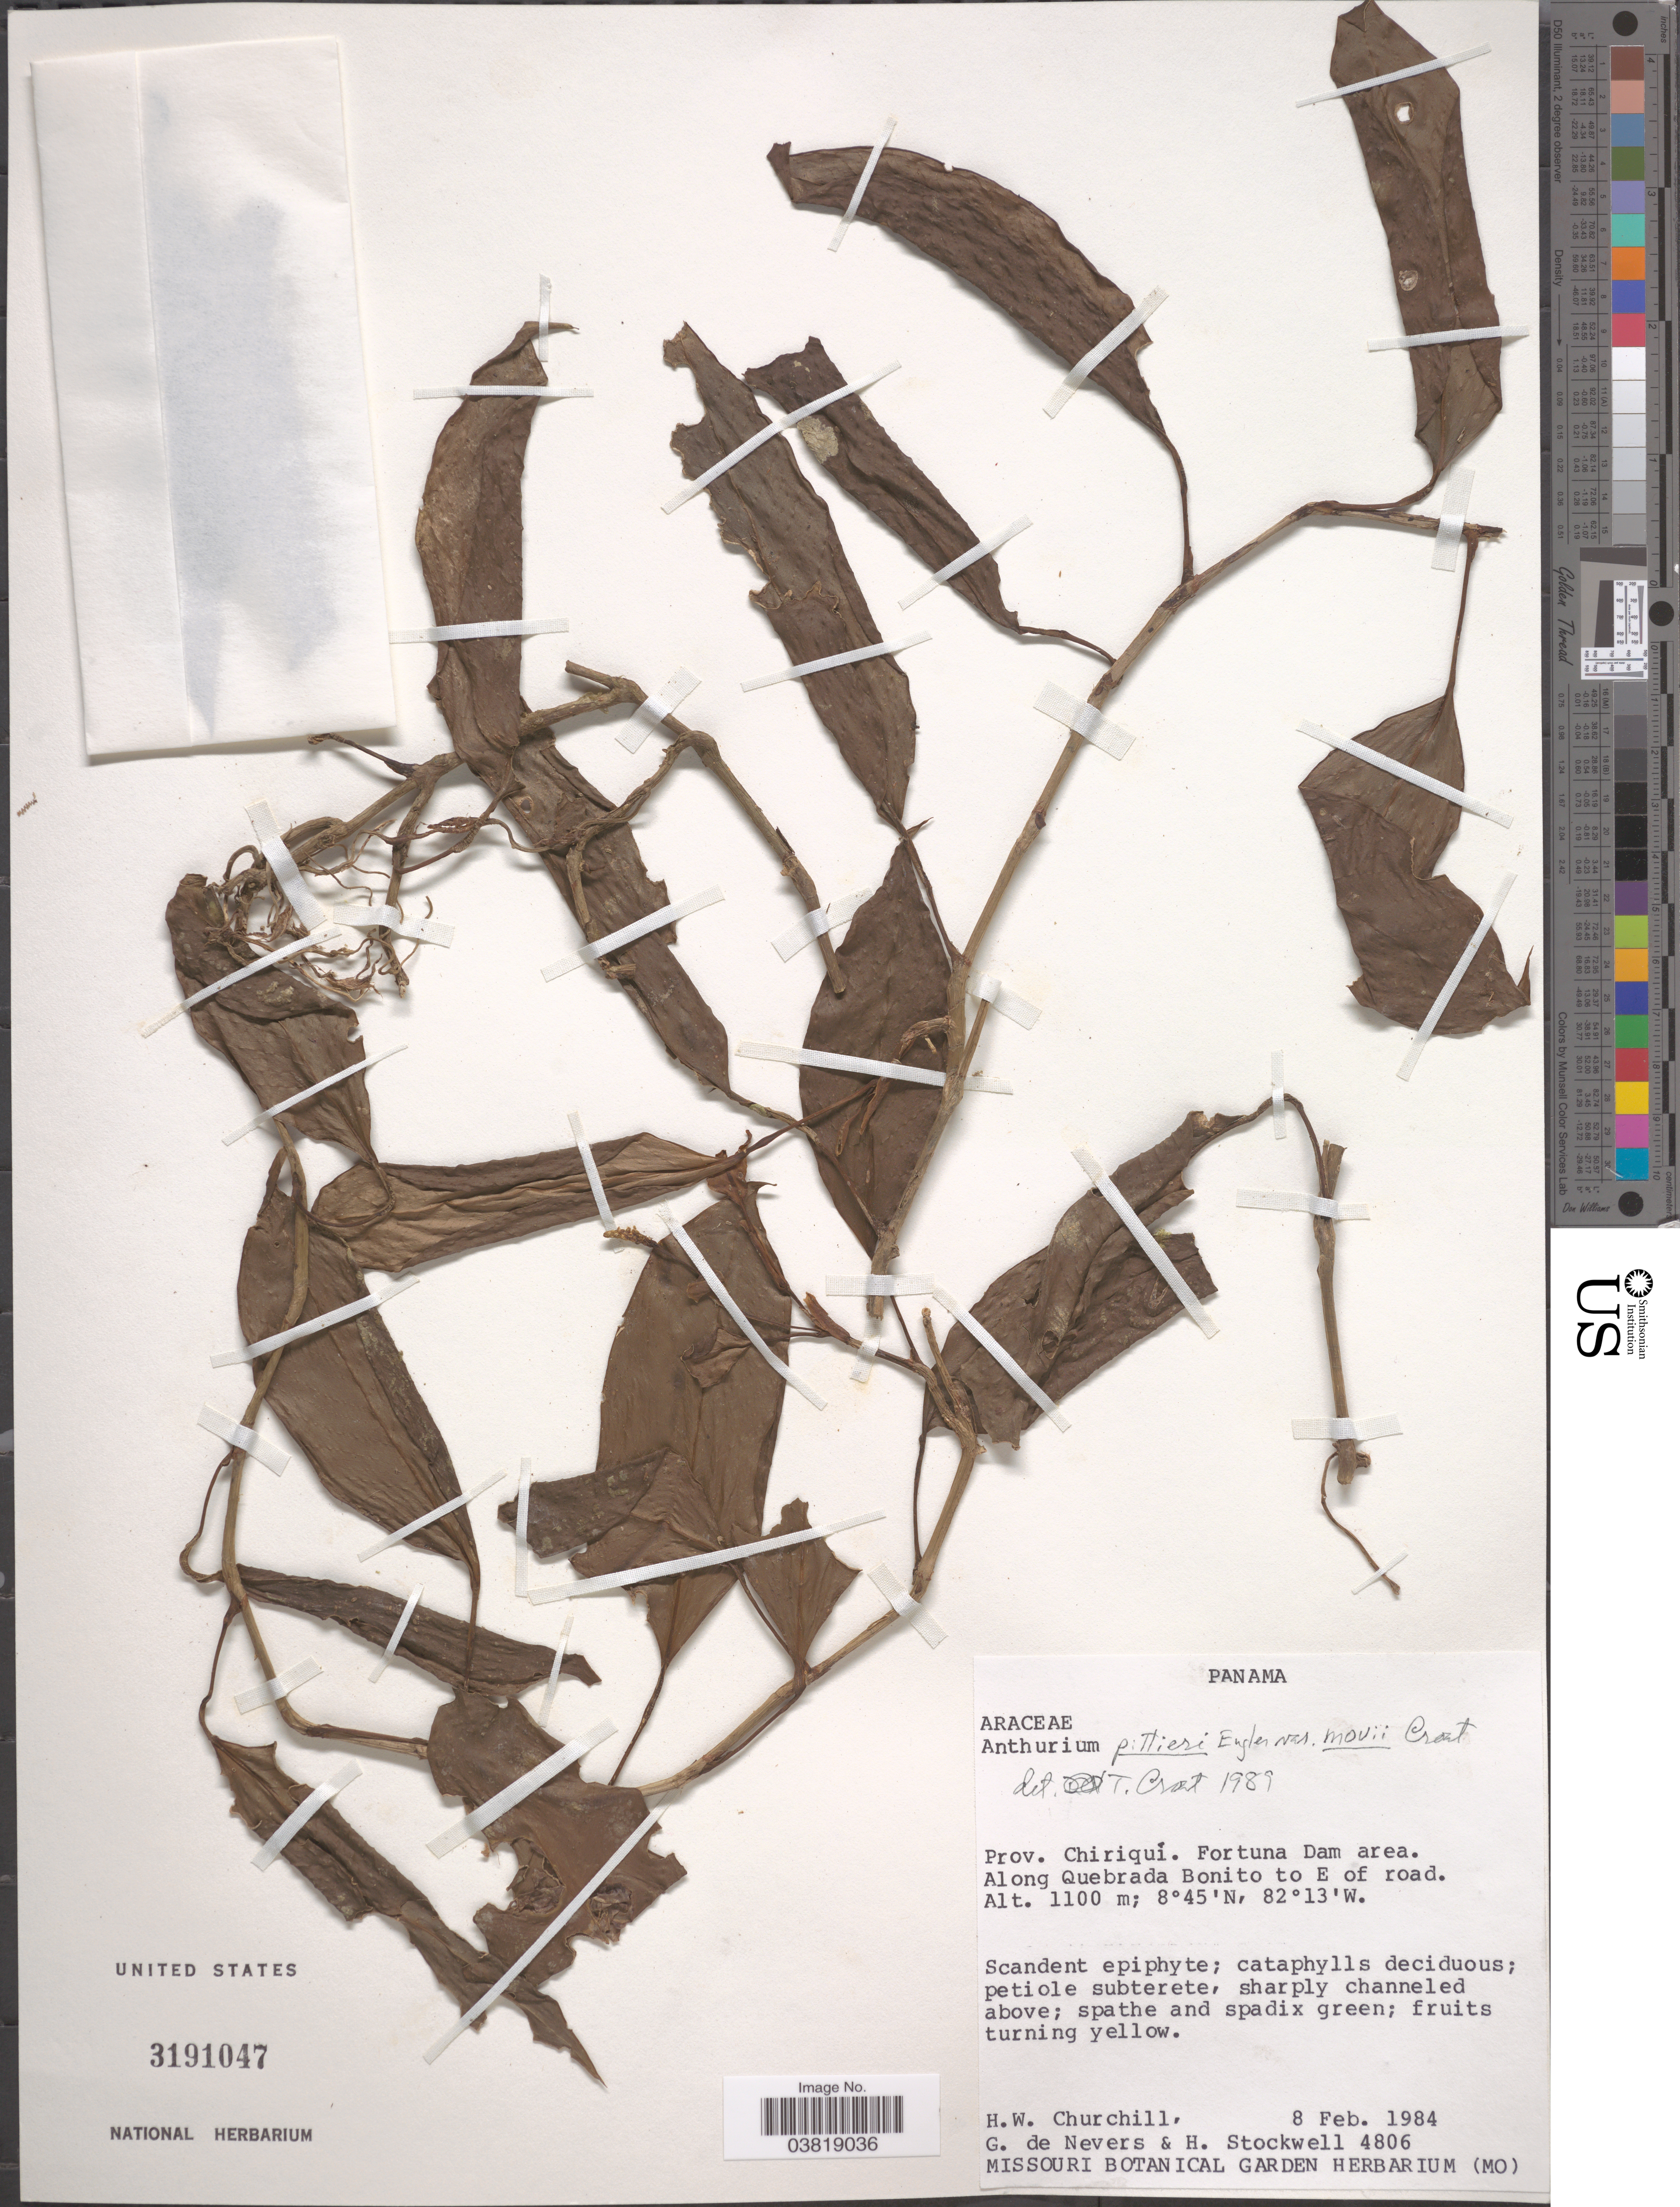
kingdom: Plantae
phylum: Tracheophyta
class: Liliopsida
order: Alismatales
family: Araceae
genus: Anthurium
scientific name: Anthurium pittieri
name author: Engl.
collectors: H. Churchill, G. Nevers & H. Stockwell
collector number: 4806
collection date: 1984-02-08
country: Panama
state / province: Chiriqui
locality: Fortuna Dam area. Along Quebrada Bonito to E of road.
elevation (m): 1100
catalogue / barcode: US 3191047